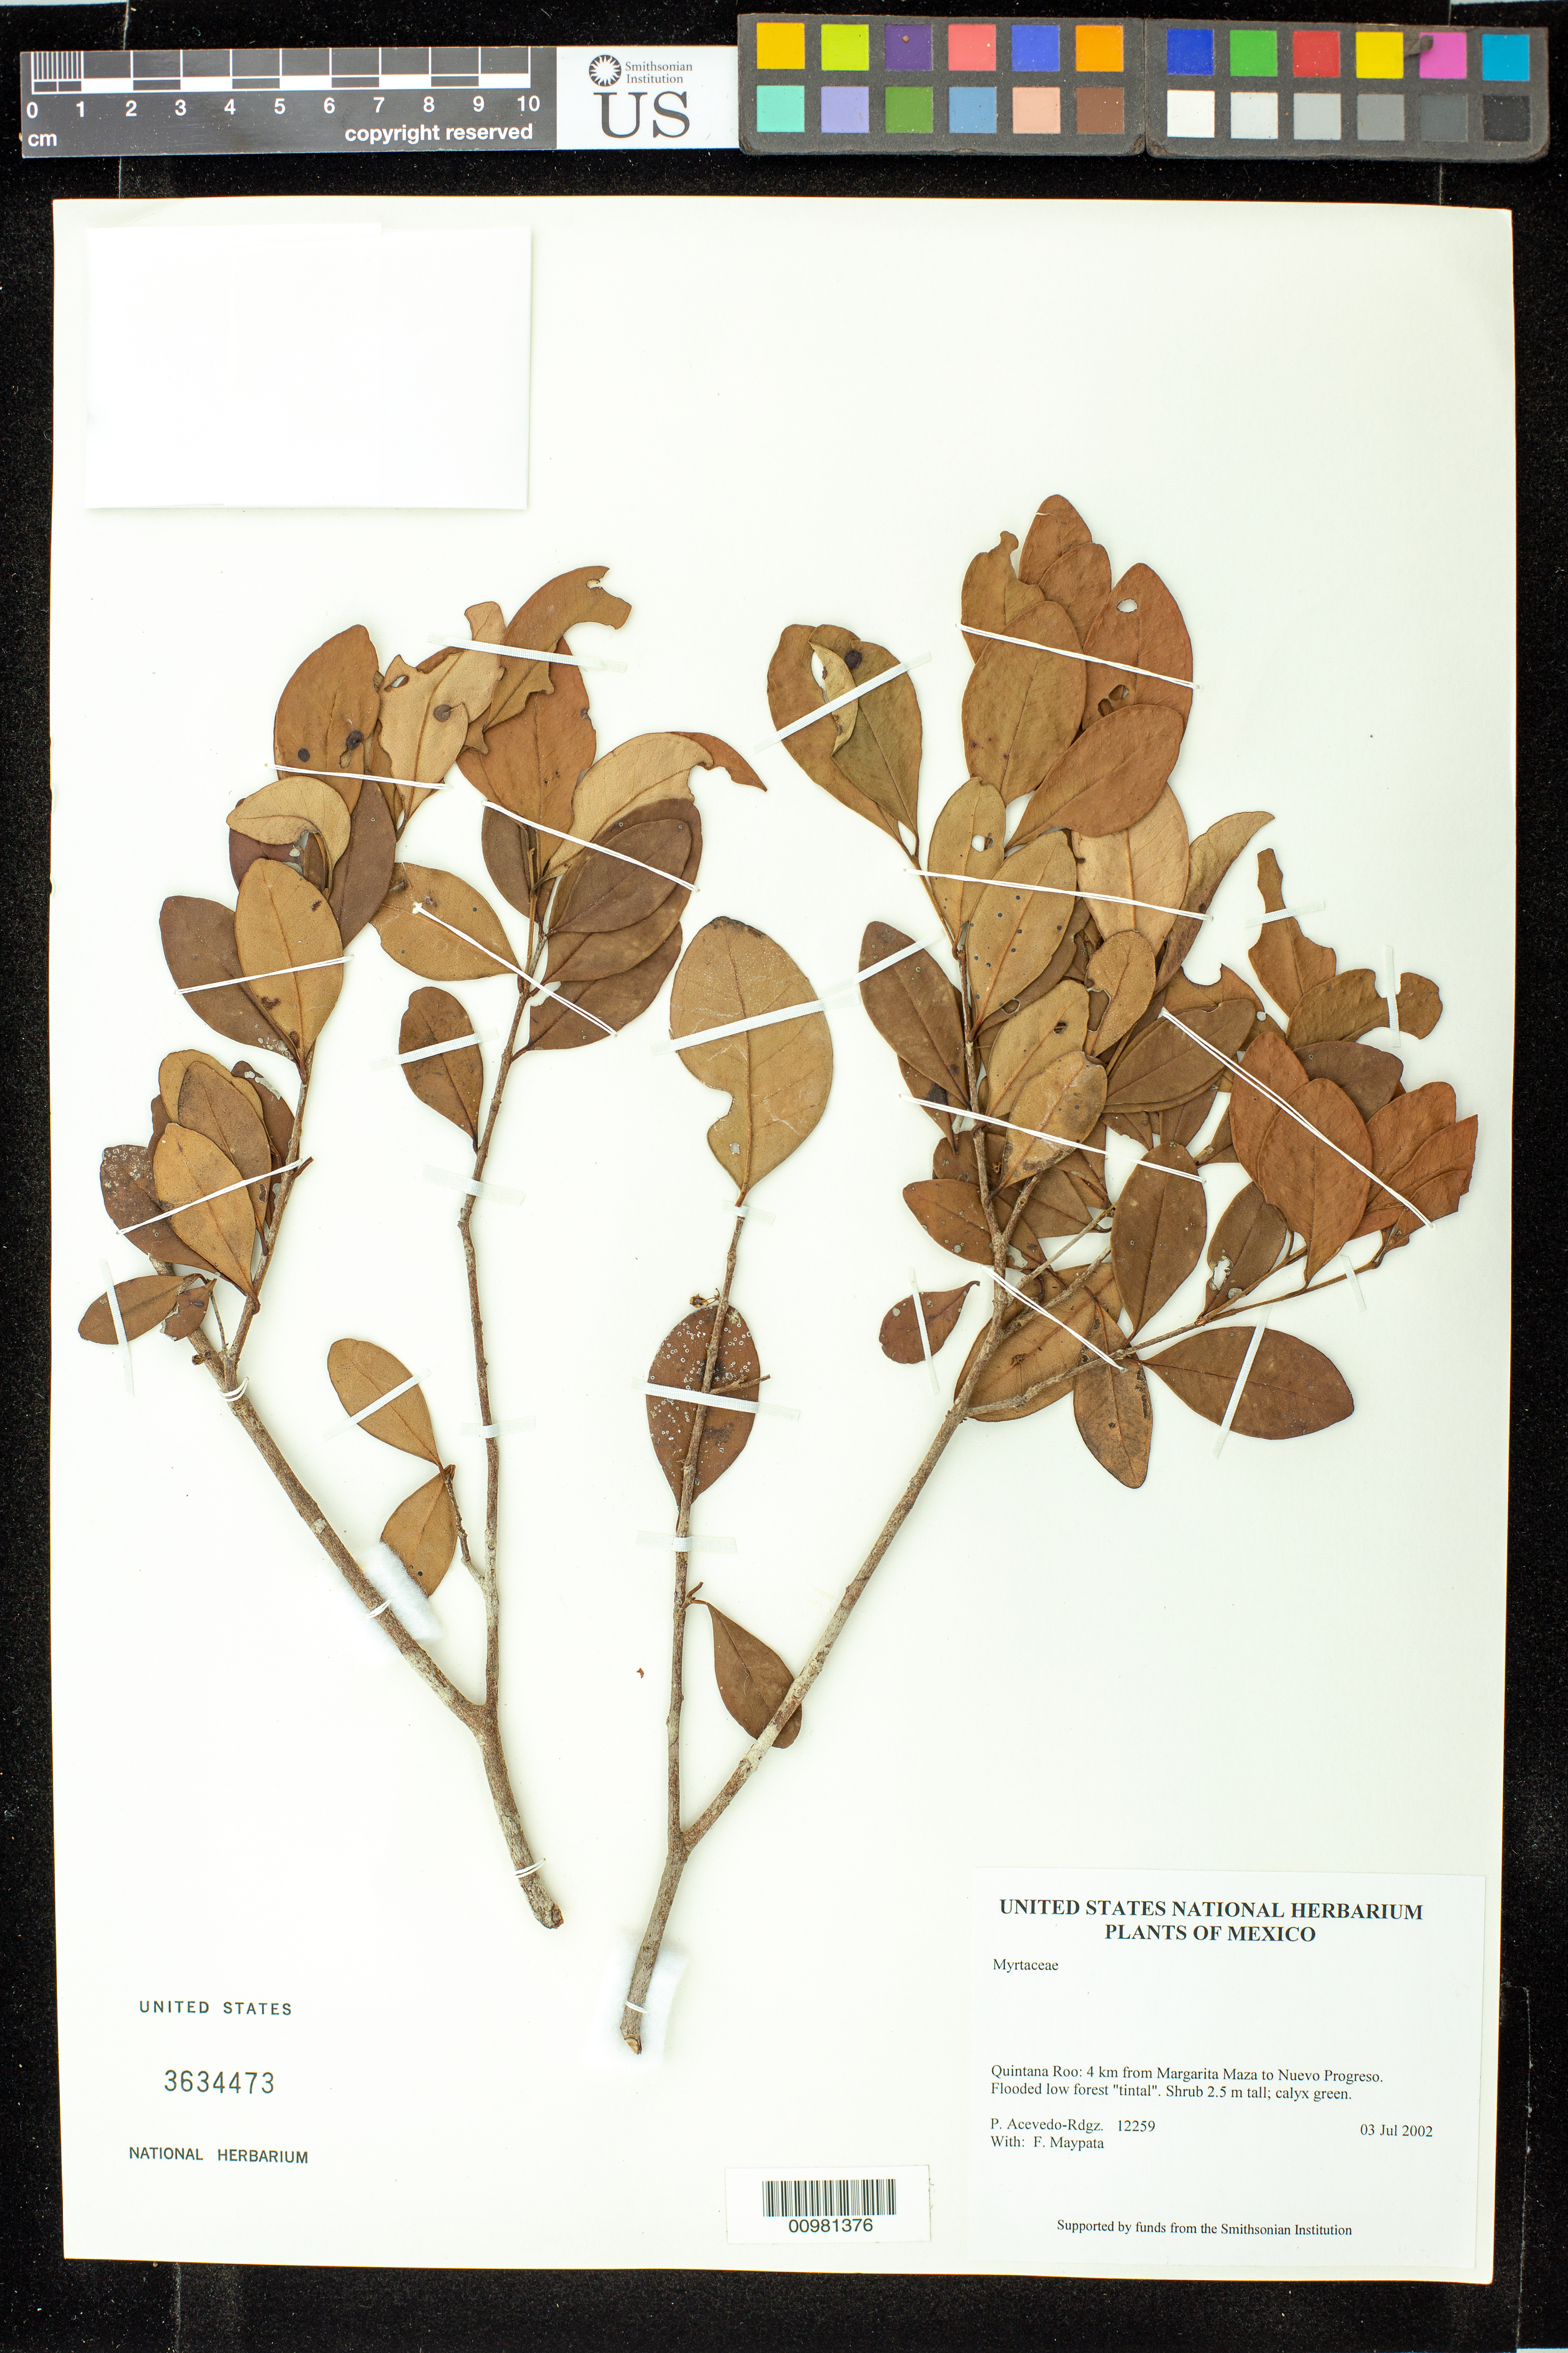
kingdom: Plantae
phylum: Tracheophyta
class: Magnoliopsida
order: Myrtales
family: Myrtaceae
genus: Eugenia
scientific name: Eugenia sp.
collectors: P. Acevedo-Rodr. & F. Maypata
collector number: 12259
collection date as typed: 03 Jul 2002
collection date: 2002-07-03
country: Mexico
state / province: Quintana Roo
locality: Quintana Roo: 4 km from Margarita Maza to Nuevo Progreso.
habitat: Flooded low forest "tintal".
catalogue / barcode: US 3634473